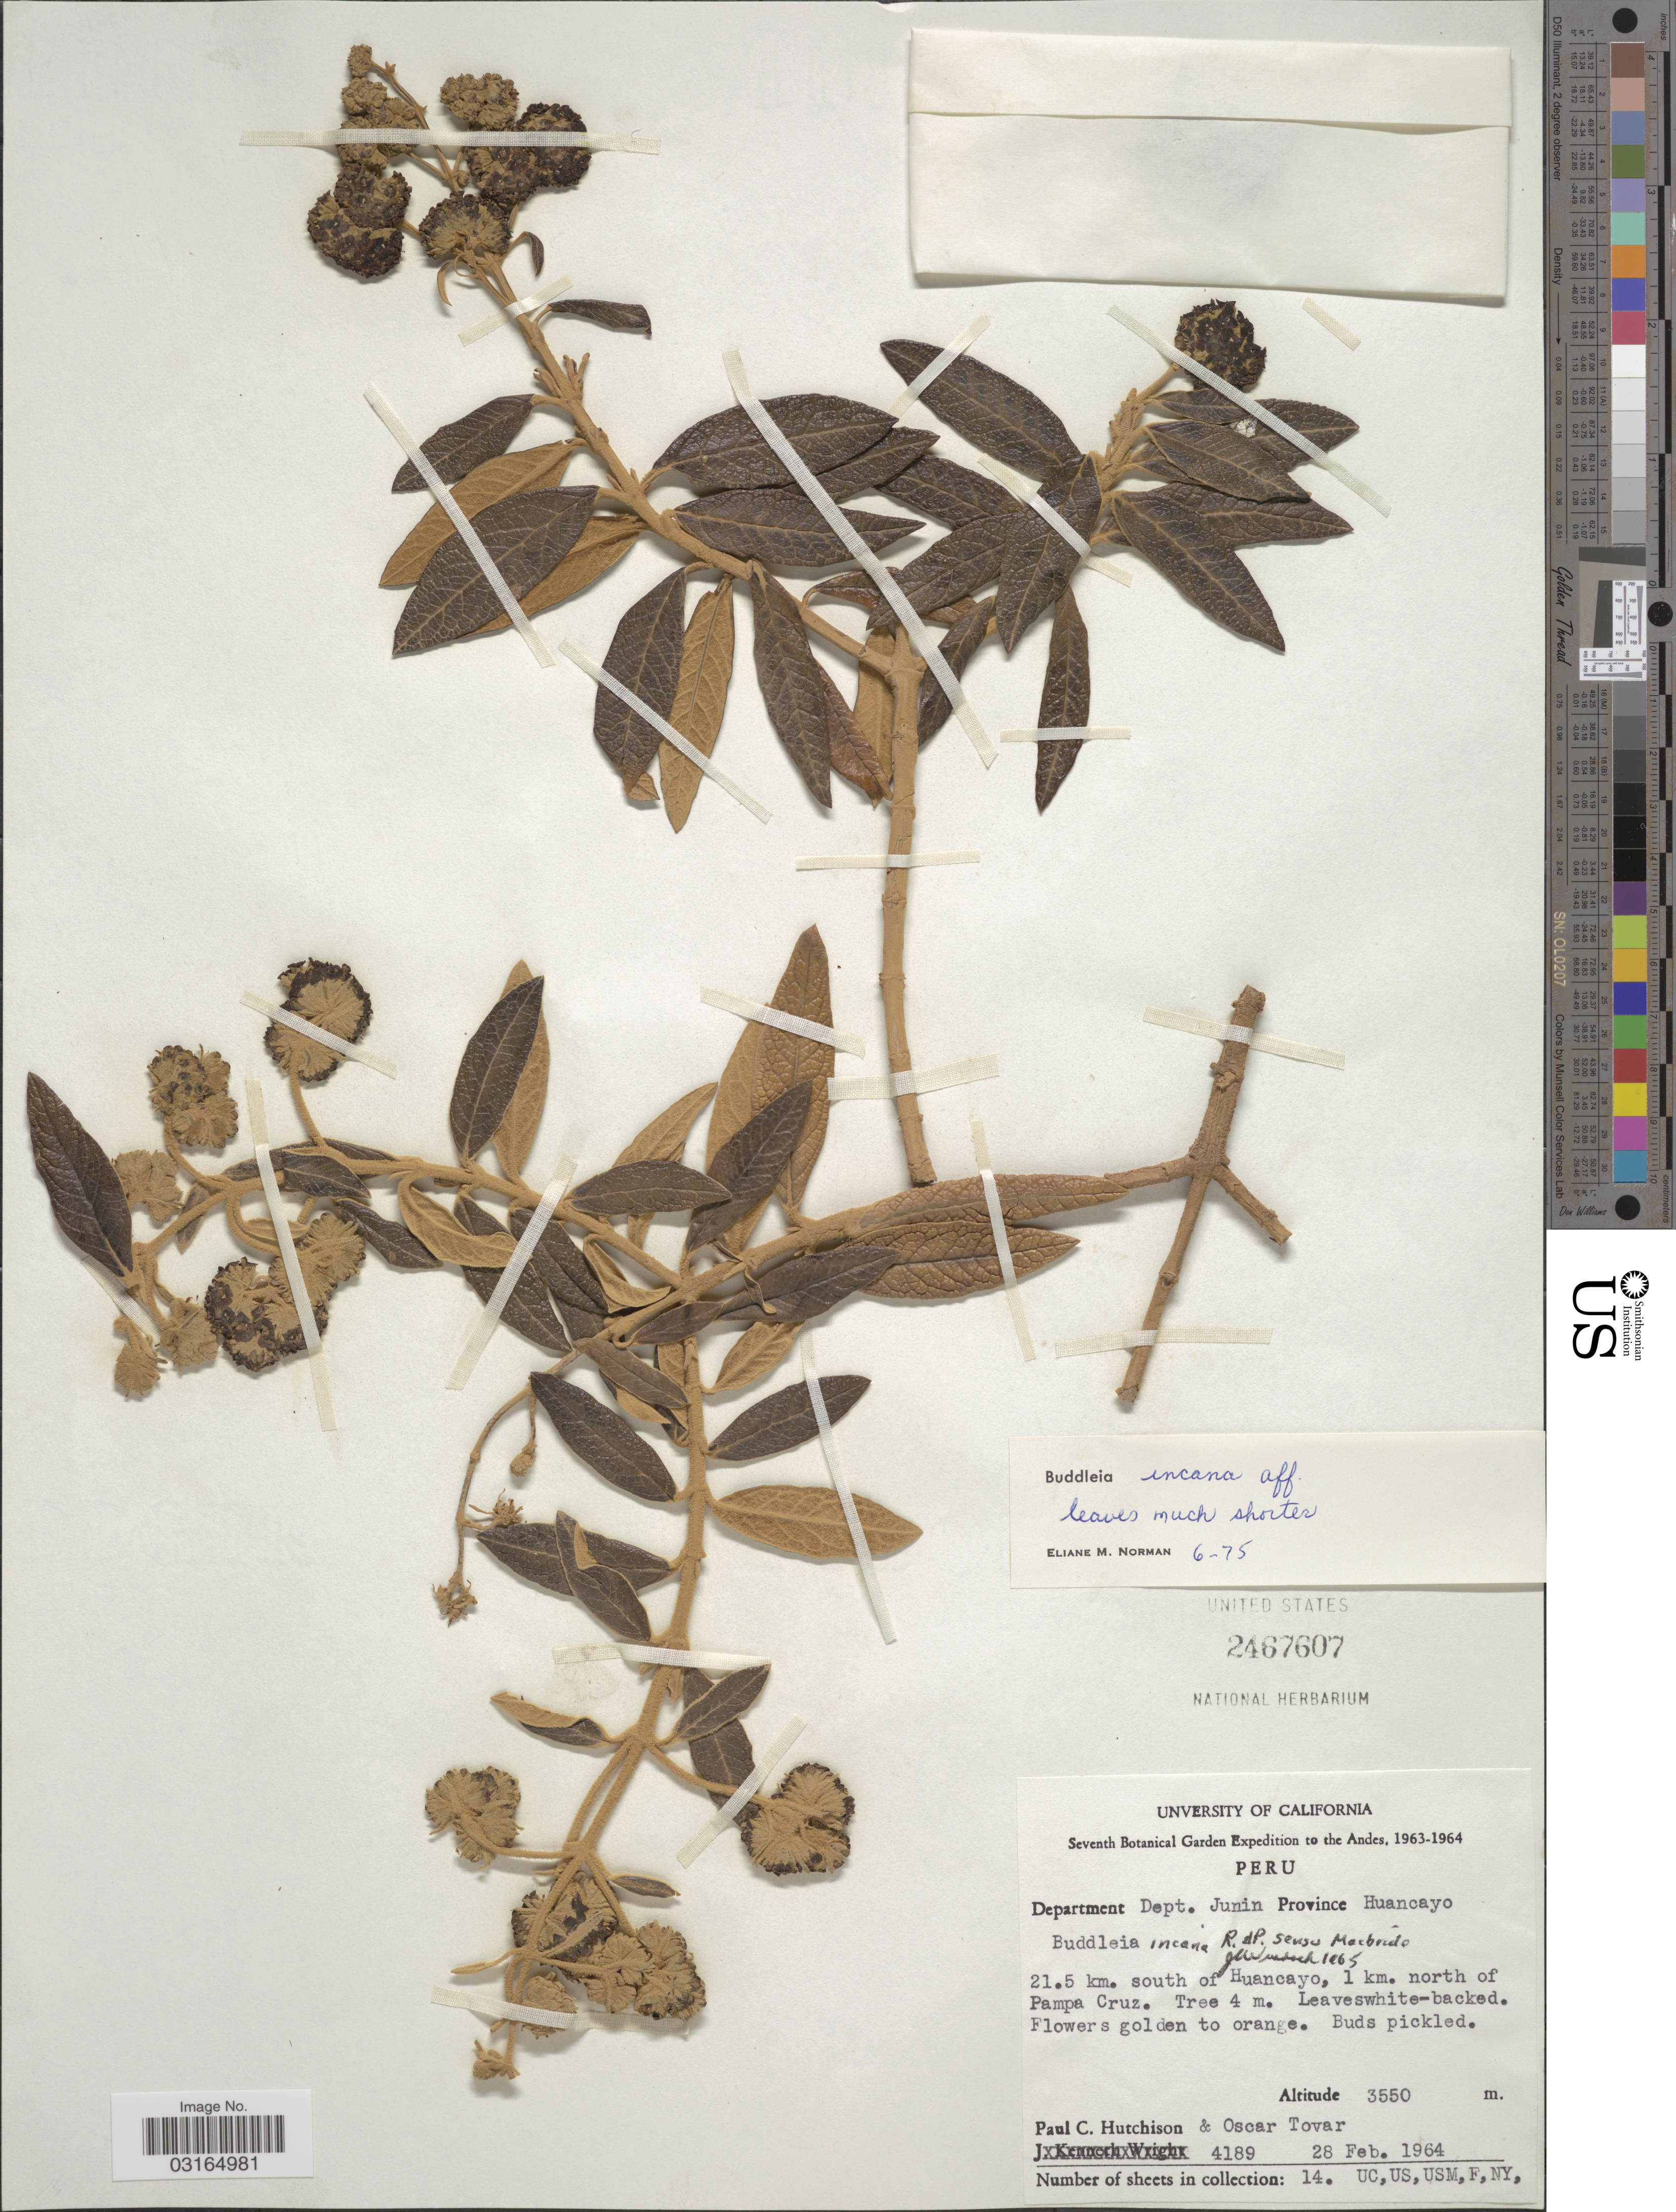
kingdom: Plantae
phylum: Tracheophyta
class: Magnoliopsida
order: Lamiales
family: Scrophulariaceae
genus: Buddleja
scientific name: Buddleja vexans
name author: Kraenzl. & Loes. ex E.M. Norman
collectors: P. C. Hutchison & Ó. Tovar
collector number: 4189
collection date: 1964-02-28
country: Peru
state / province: Junín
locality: Andes. Department Dept. Junin Province Huancayo. 21.5 km. south of Huancayo, 1 km. north of Pampa Cruz.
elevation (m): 3550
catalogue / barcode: US 2467607